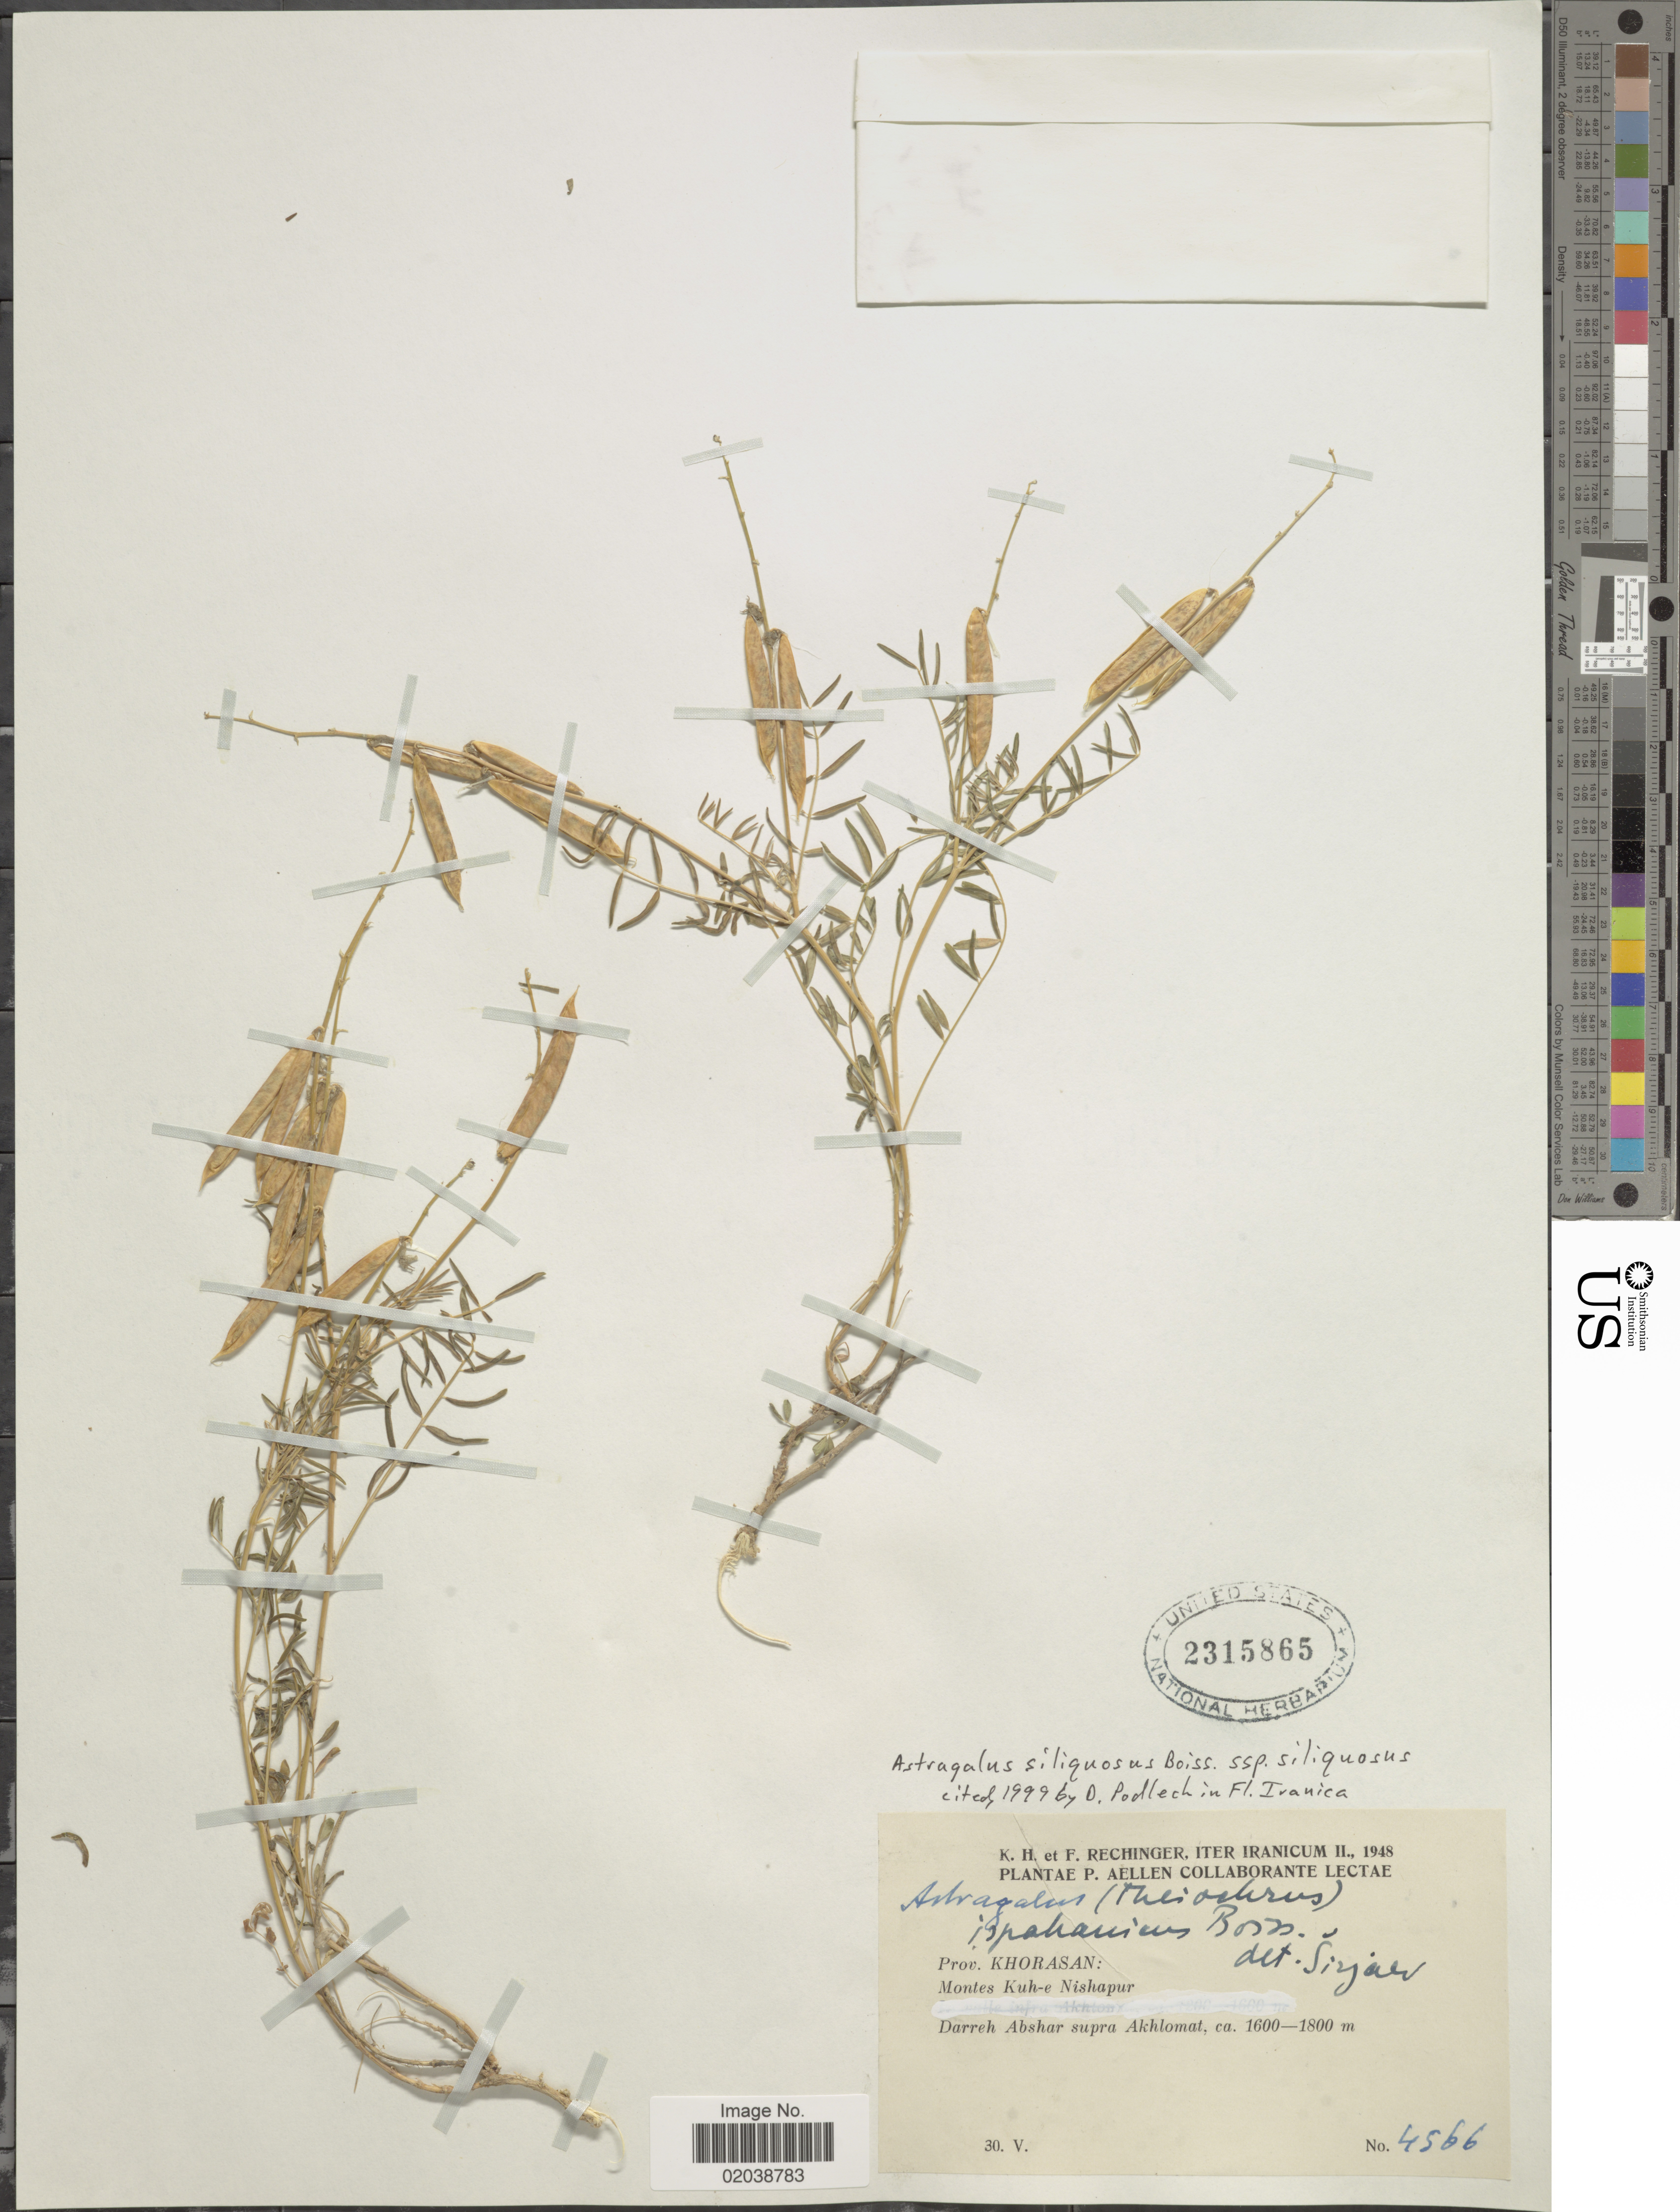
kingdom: Plantae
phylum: Tracheophyta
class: Magnoliopsida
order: Fabales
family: Fabaceae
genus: Astragalus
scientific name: Astragalus siliquosus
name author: Boiss.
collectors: K. H. Rechinger & F. Rechinger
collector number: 4566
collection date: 1948-05-30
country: Iran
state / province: Khorasan [obsolete]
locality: Prov. Khorasan,Montes Kuh-e Nishapur, darreh Abshar supra Akhlomat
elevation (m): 1600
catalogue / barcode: US 2315865